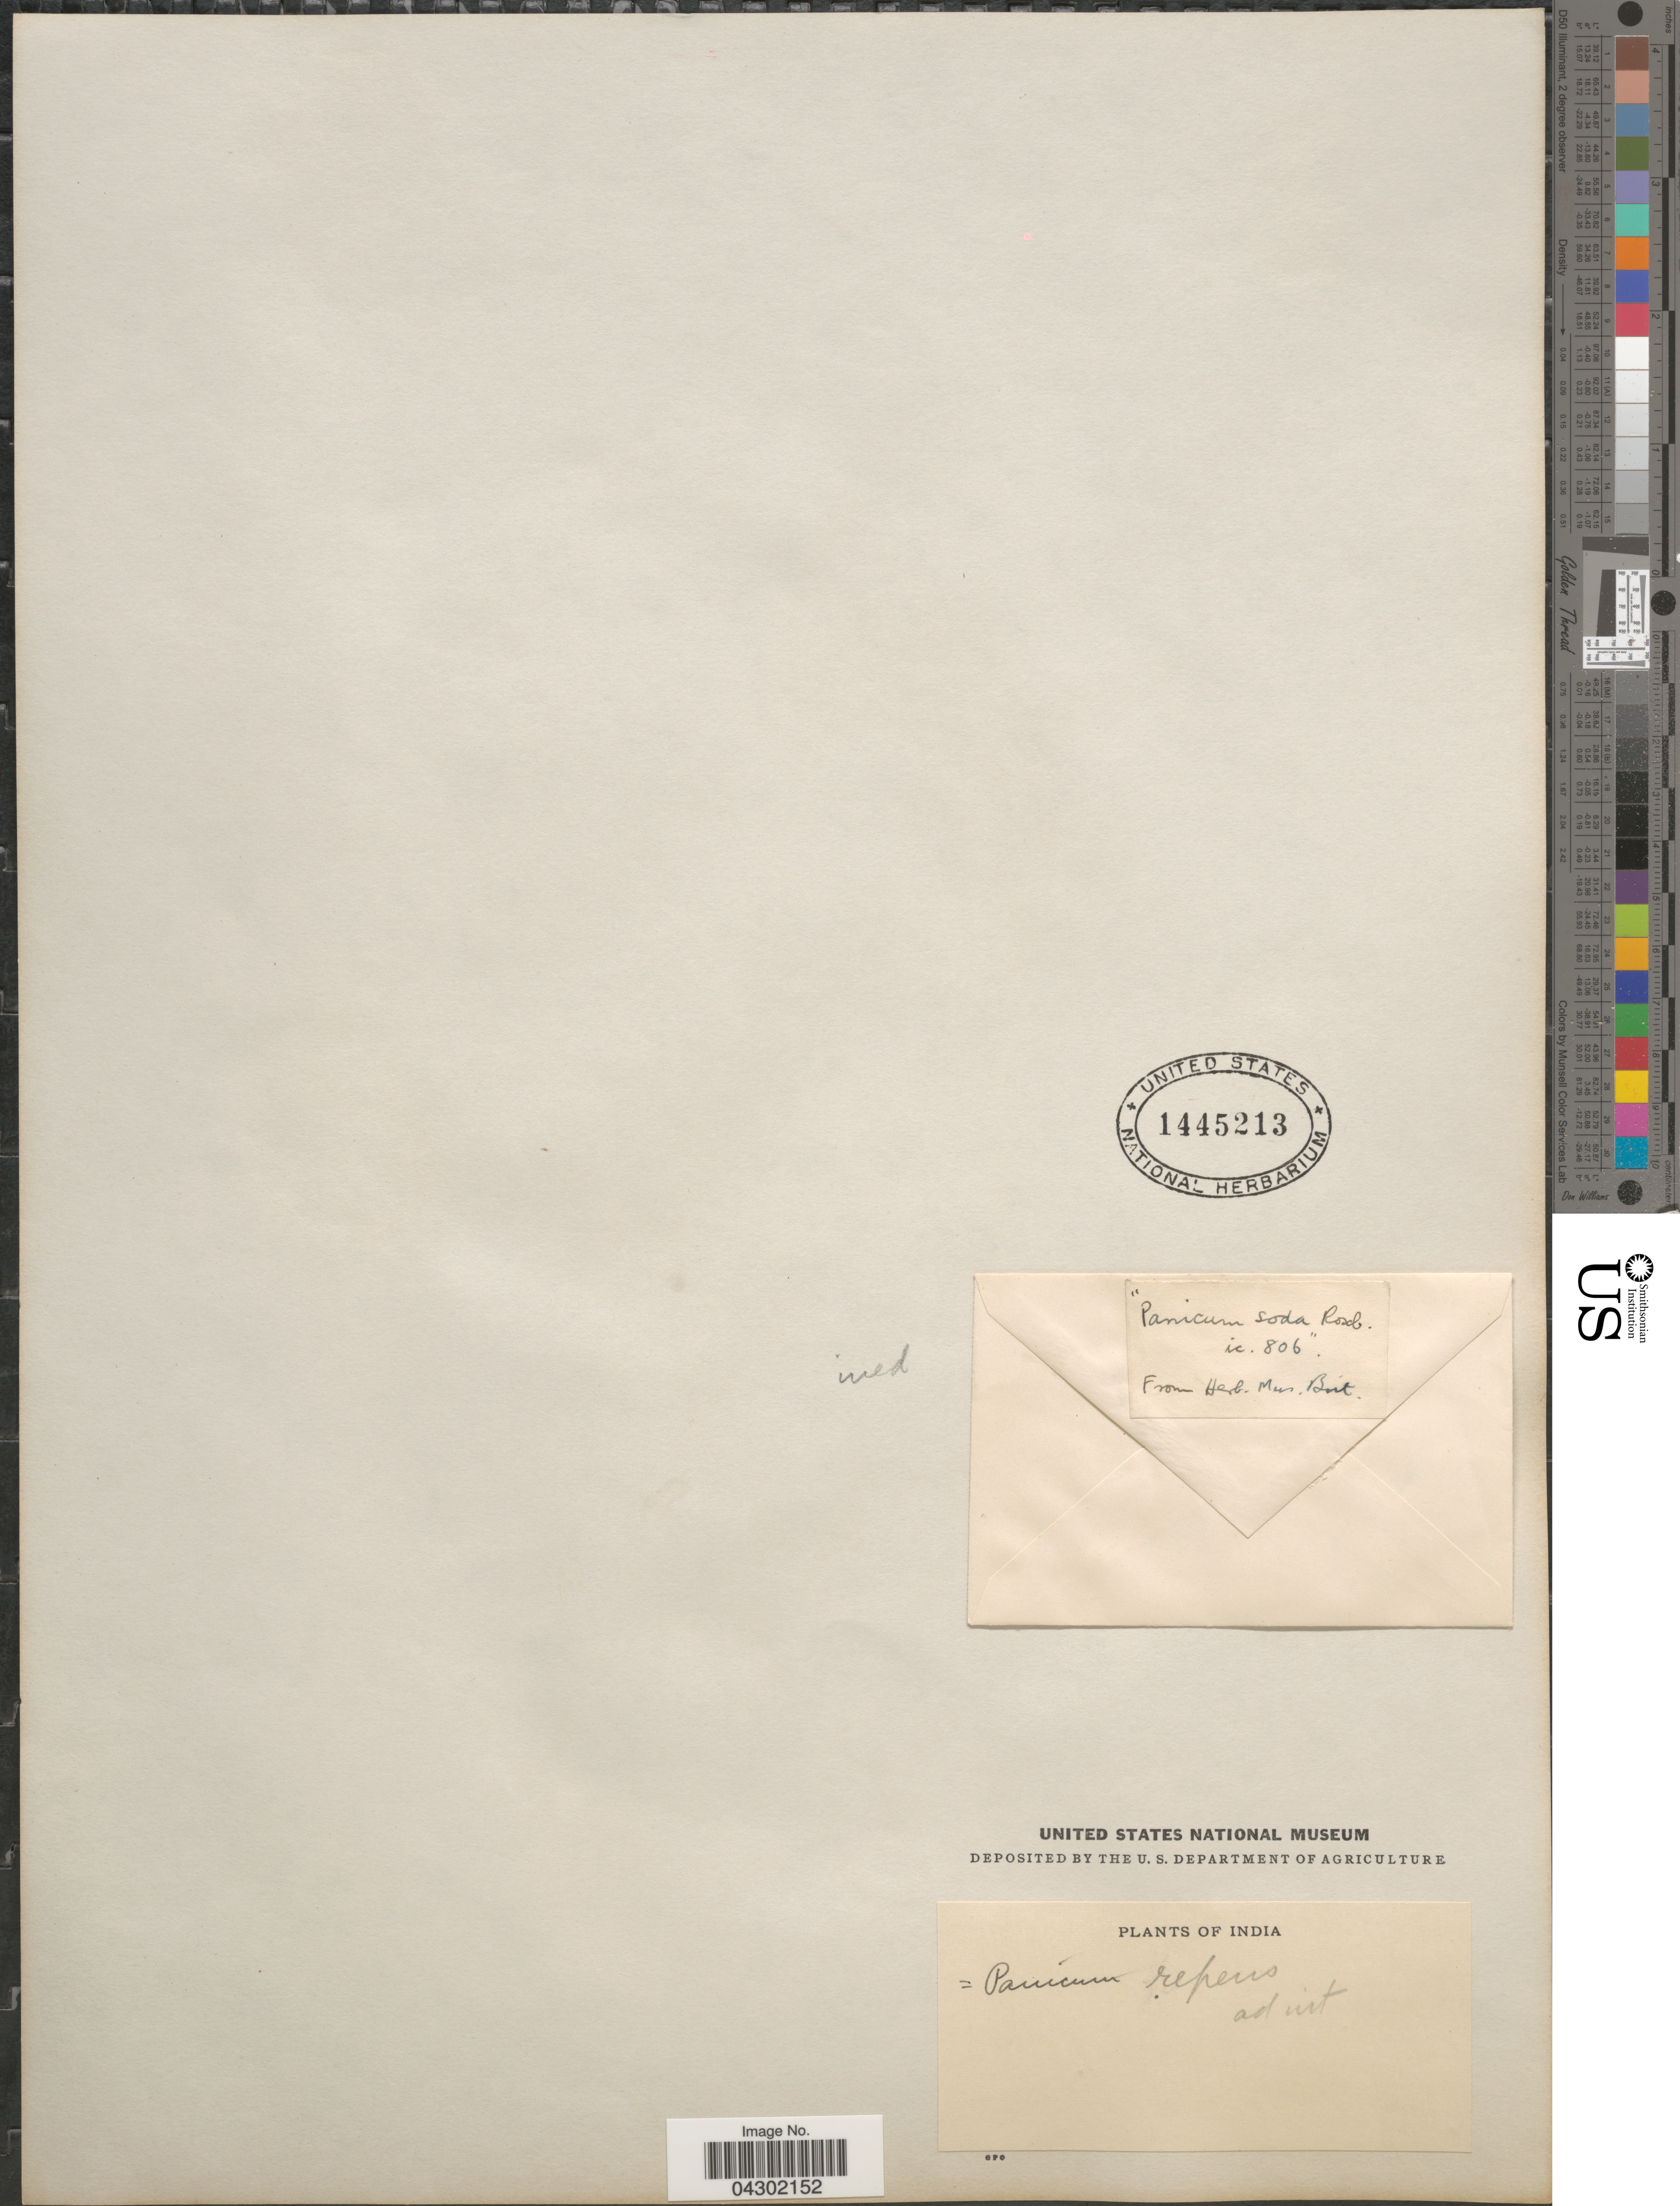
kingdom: Plantae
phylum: Tracheophyta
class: Liliopsida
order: Poales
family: Poaceae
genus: Panicum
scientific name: Panicum repens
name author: L.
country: India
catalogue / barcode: US 1445213